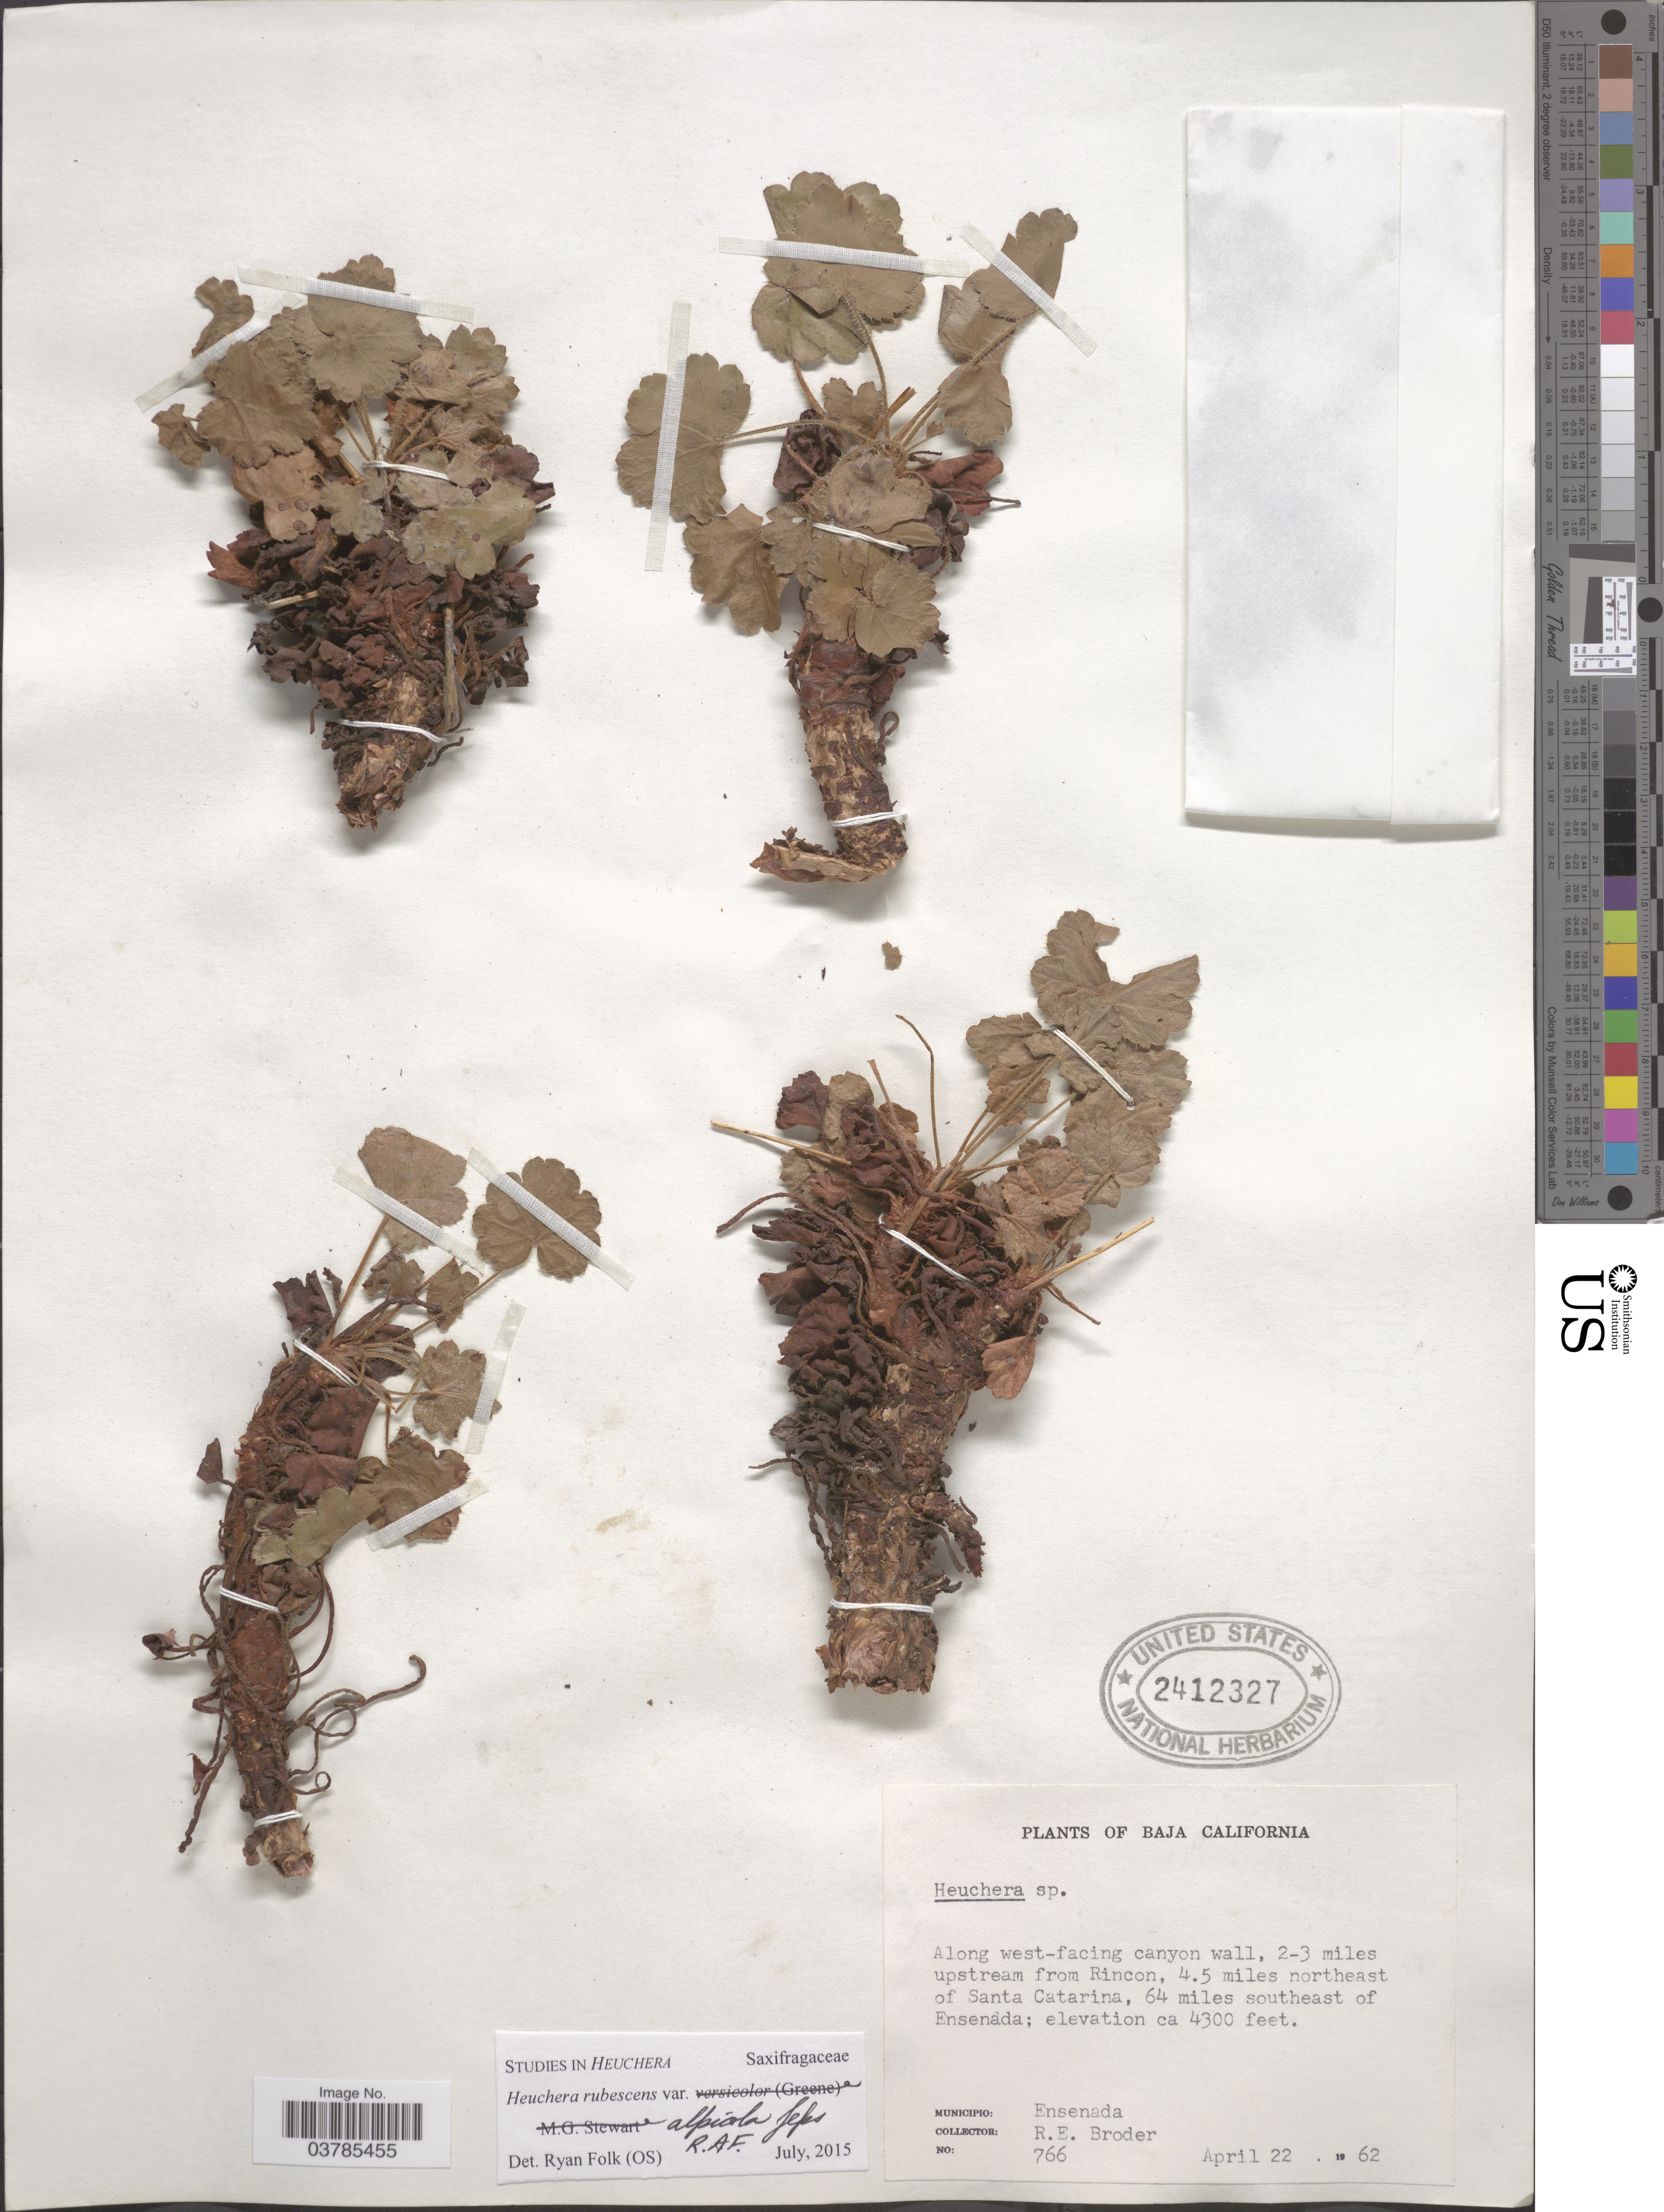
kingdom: Plantae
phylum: Tracheophyta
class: Magnoliopsida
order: Saxifragales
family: Saxifragaceae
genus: Heuchera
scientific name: Heuchera rubescens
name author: Torr.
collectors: R. Broder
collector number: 766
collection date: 1962-04-22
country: Mexico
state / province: Baja California Norte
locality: Along west-facing canyon wall, 2-3 miles upstream from Rincon, 4.5 miles northeast of Santa Catarina, 64 miles southeast of Ensenada. Municipio: Ensenada.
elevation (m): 1311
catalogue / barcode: US 2412327